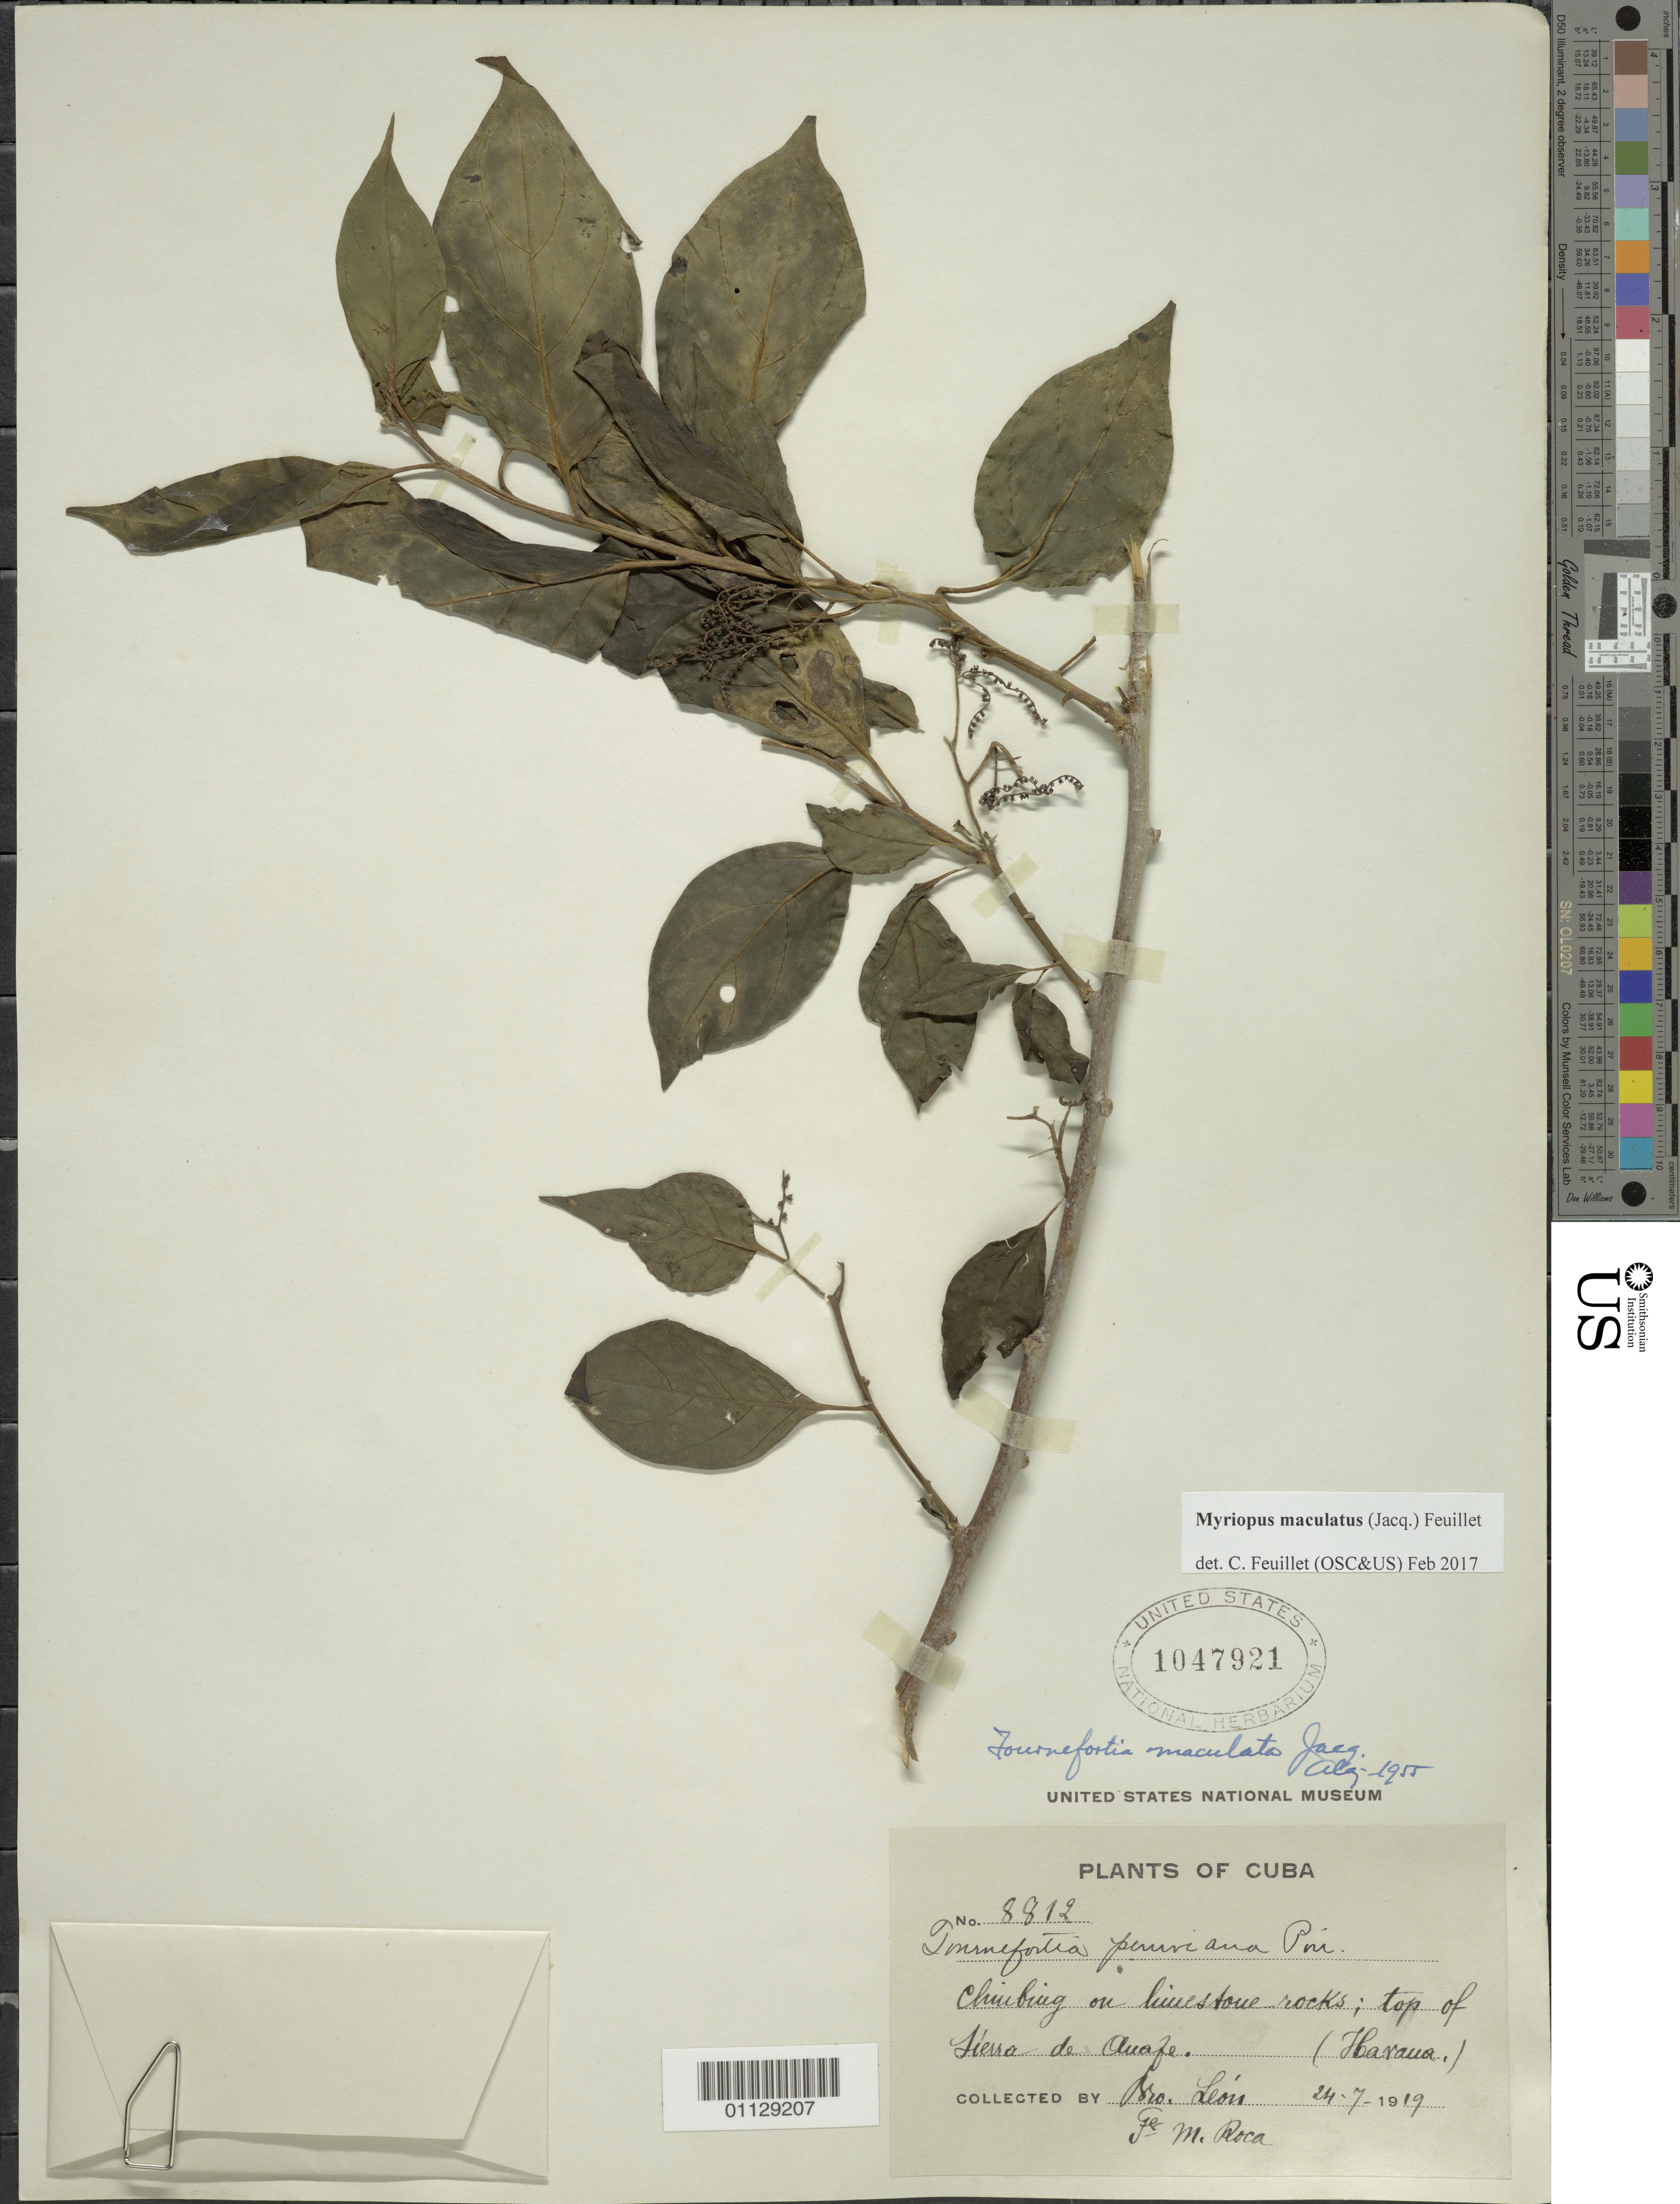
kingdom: Plantae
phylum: Tracheophyta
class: Magnoliopsida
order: Boraginales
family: Heliotropiaceae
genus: Myriopus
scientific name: Myriopus maculatus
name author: (Jacq.) Feuillet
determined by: Feuillet, C.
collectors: Bro. León & M. Roca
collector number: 8812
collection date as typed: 24 Jul 1919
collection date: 1919-07-24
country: Cuba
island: Cuba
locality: Sierra de Quafe, at top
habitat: Limestone rocks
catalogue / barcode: US 1047921